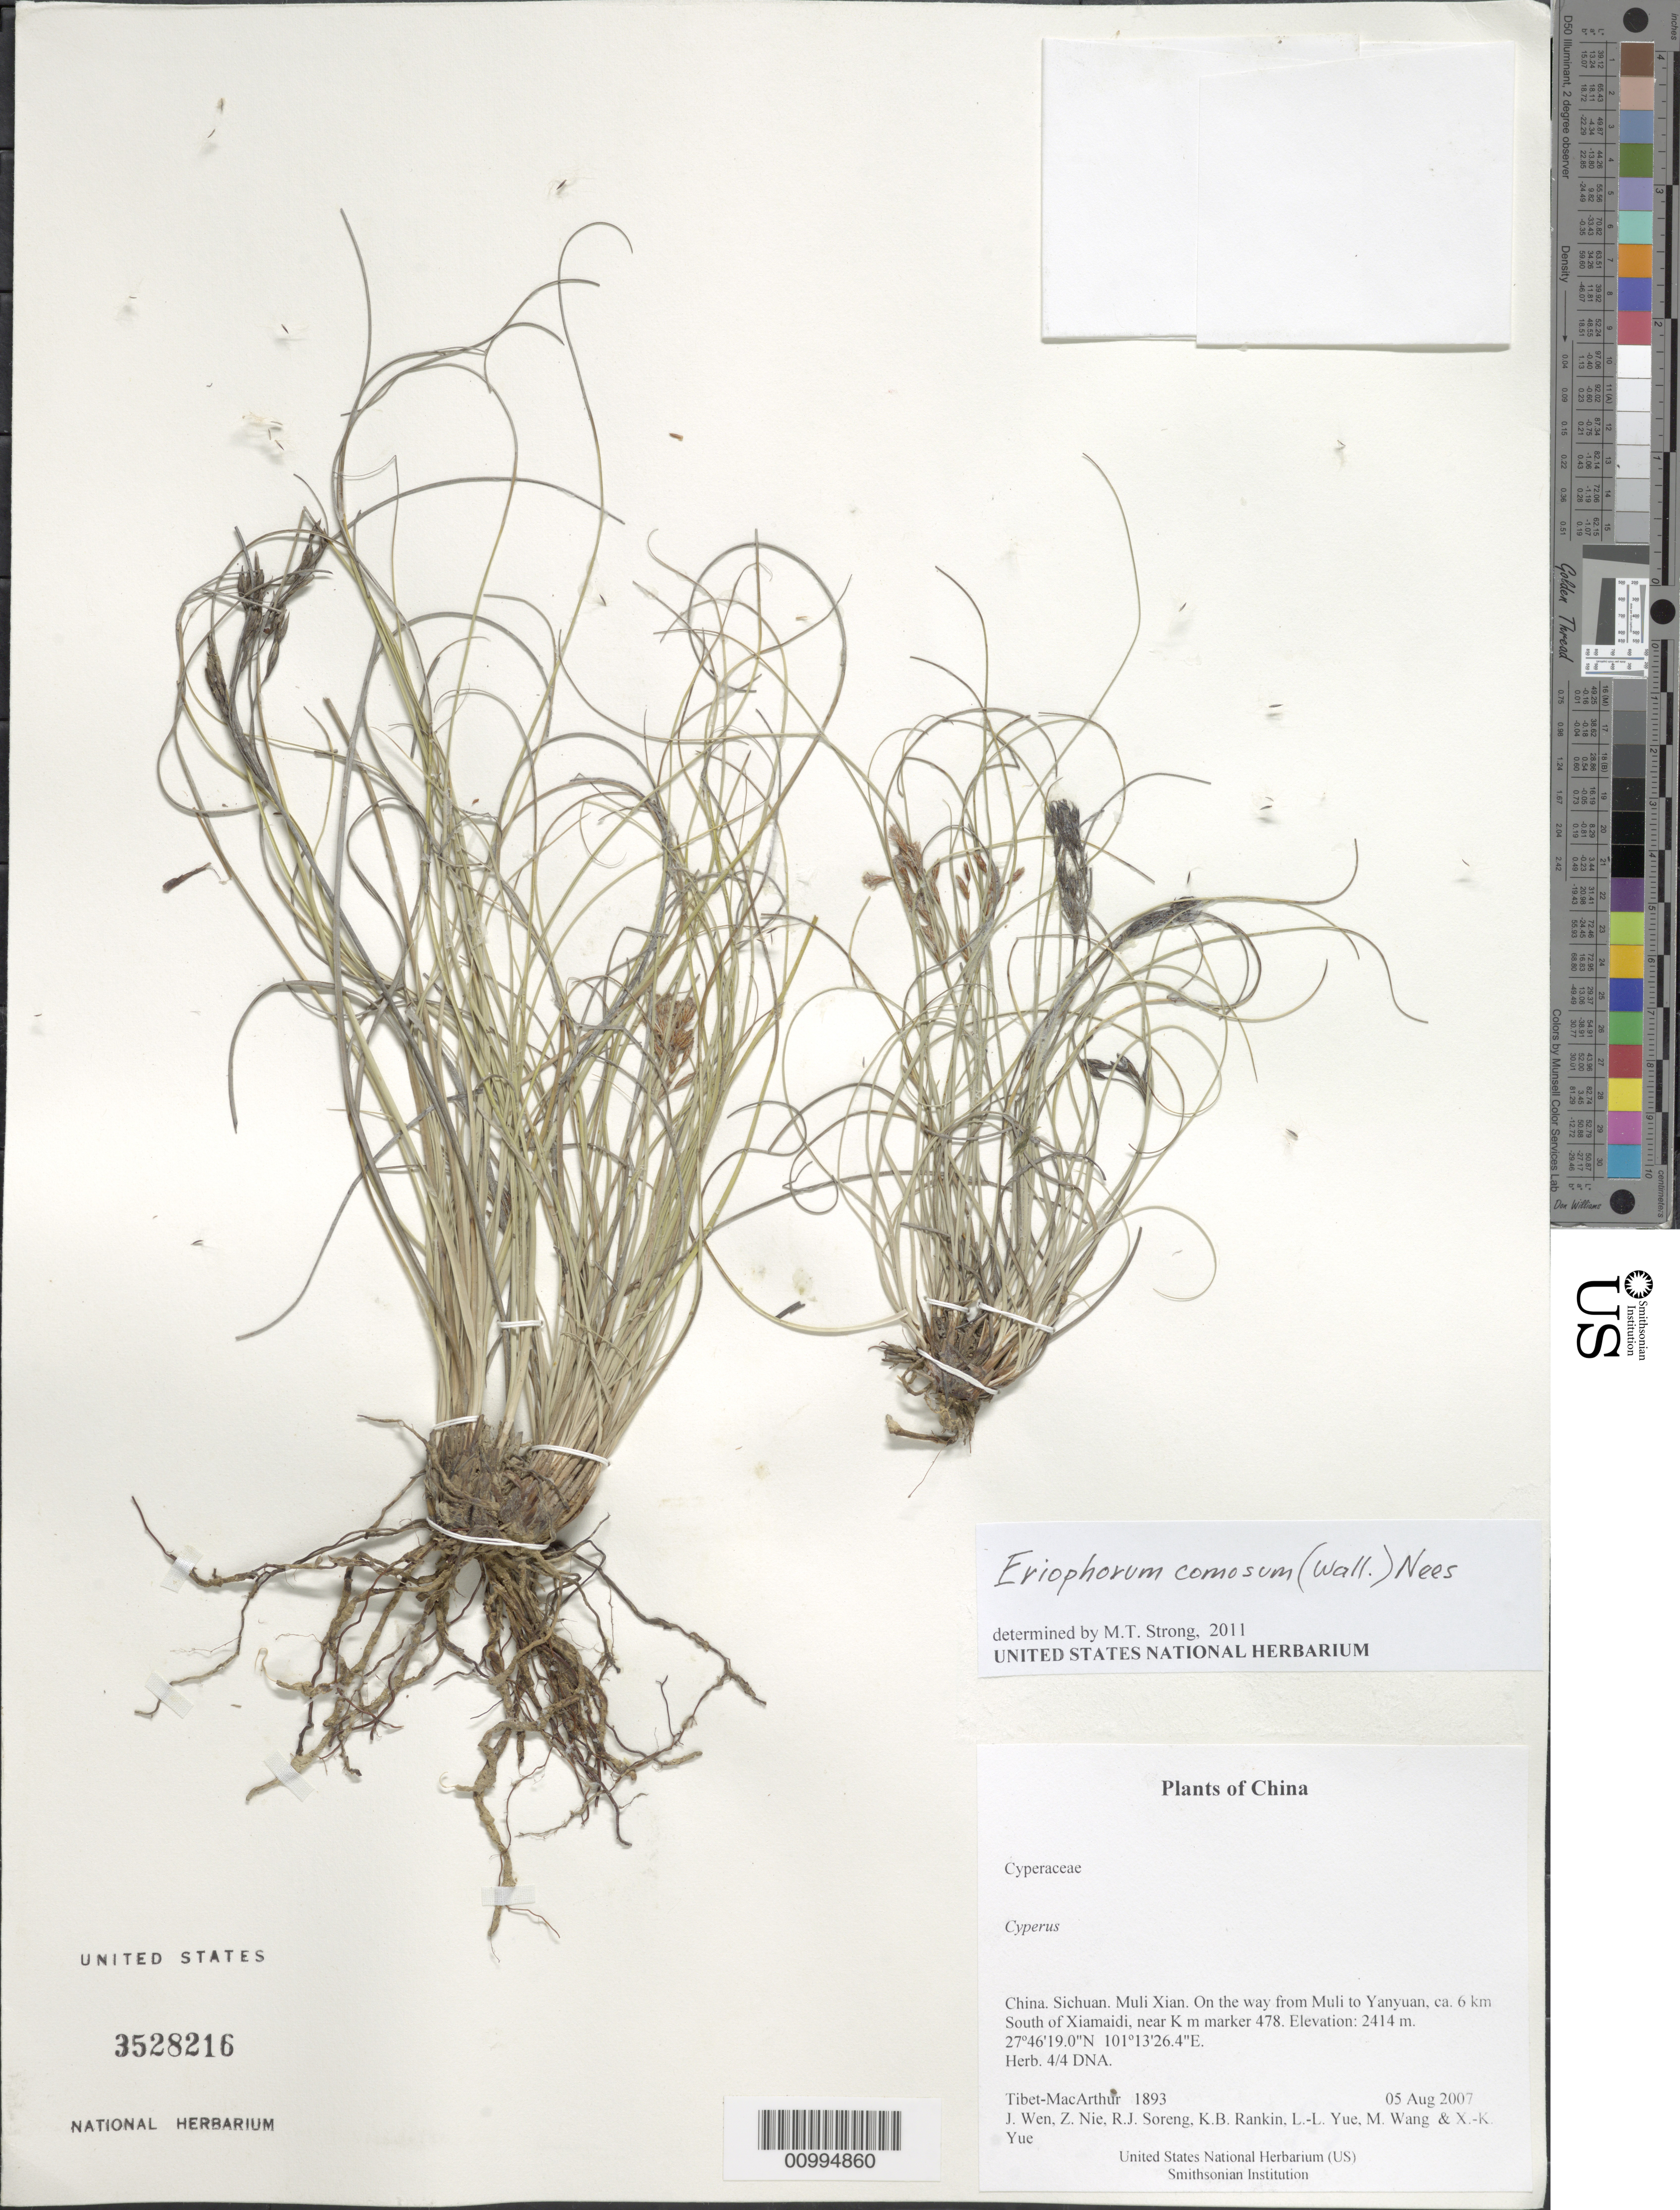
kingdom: Plantae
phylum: Tracheophyta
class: Liliopsida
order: Poales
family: Cyperaceae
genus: Erioscirpus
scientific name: Erioscirpus comosus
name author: (Wall.) Palla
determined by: Strong, Mark T., (BOT), Smithsonian Institution - National Museum of Natural History (UNITED STATES)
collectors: Tibet-MacArthur, J. Wen, Z. Nie, R. J. Soreng, K. Rankin, L. Yue, M. Wang & X. Yue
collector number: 1893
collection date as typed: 05 Aug 2007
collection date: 2007-08-05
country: China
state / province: Sichuan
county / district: Muli Xian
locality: On the way from Muli to Yanyuan, ca. 6 km South of Xiamaidi, near K m marker 478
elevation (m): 2414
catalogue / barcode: US 3528216